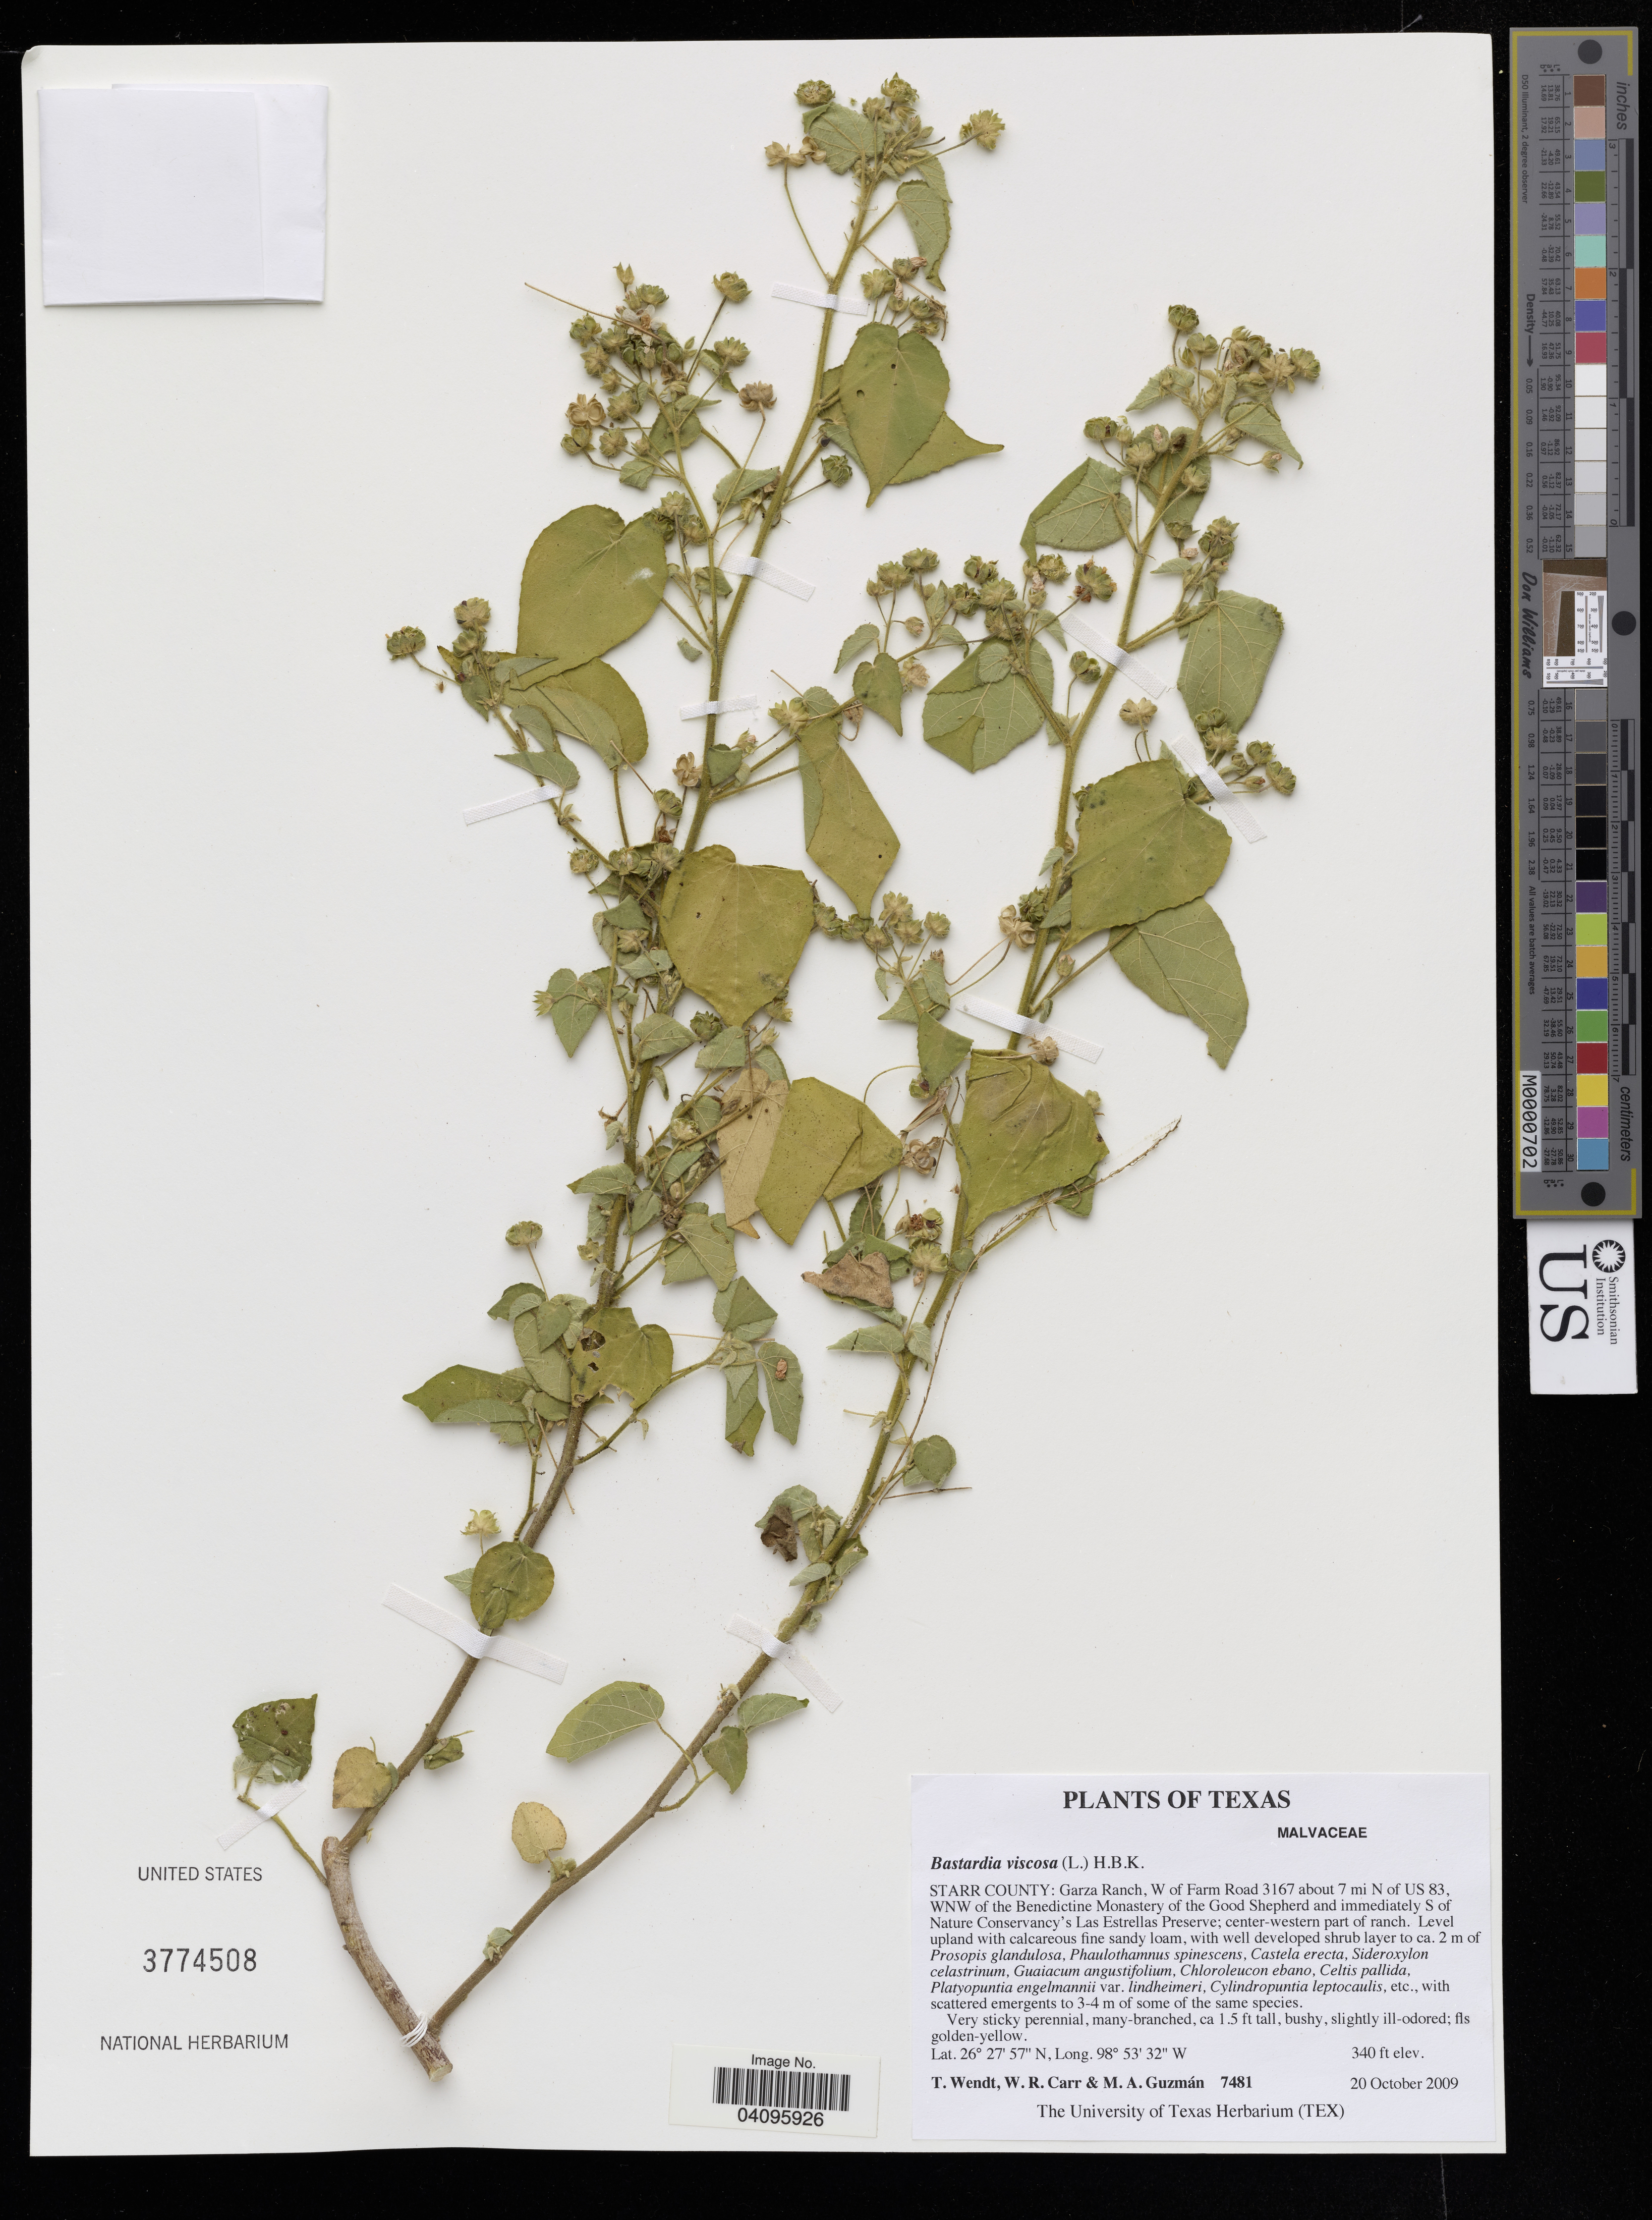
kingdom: Plantae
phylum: Tracheophyta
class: Magnoliopsida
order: Malvales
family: Malvaceae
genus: Abutilon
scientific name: Abutilon viscosum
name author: (L.) Dorr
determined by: Dorr, Laurence J., Curator (BOT), Smithsonian Institution - National Museum of Natural History (UNITED STATES)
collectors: T. Wendt, W. Carr & M. Guzmán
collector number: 7481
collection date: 2009-10-20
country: United States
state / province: Texas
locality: Starr County: Garza Ranch, W of Farm Road 3167 about 7 mi N of US 83, WNW of the Benedictine Monastery of the Good Shepherd and immediately S of Nature Conservancy's Las Estrellas Preserve; center-western part of ranch.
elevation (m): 104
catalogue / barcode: US 3774508